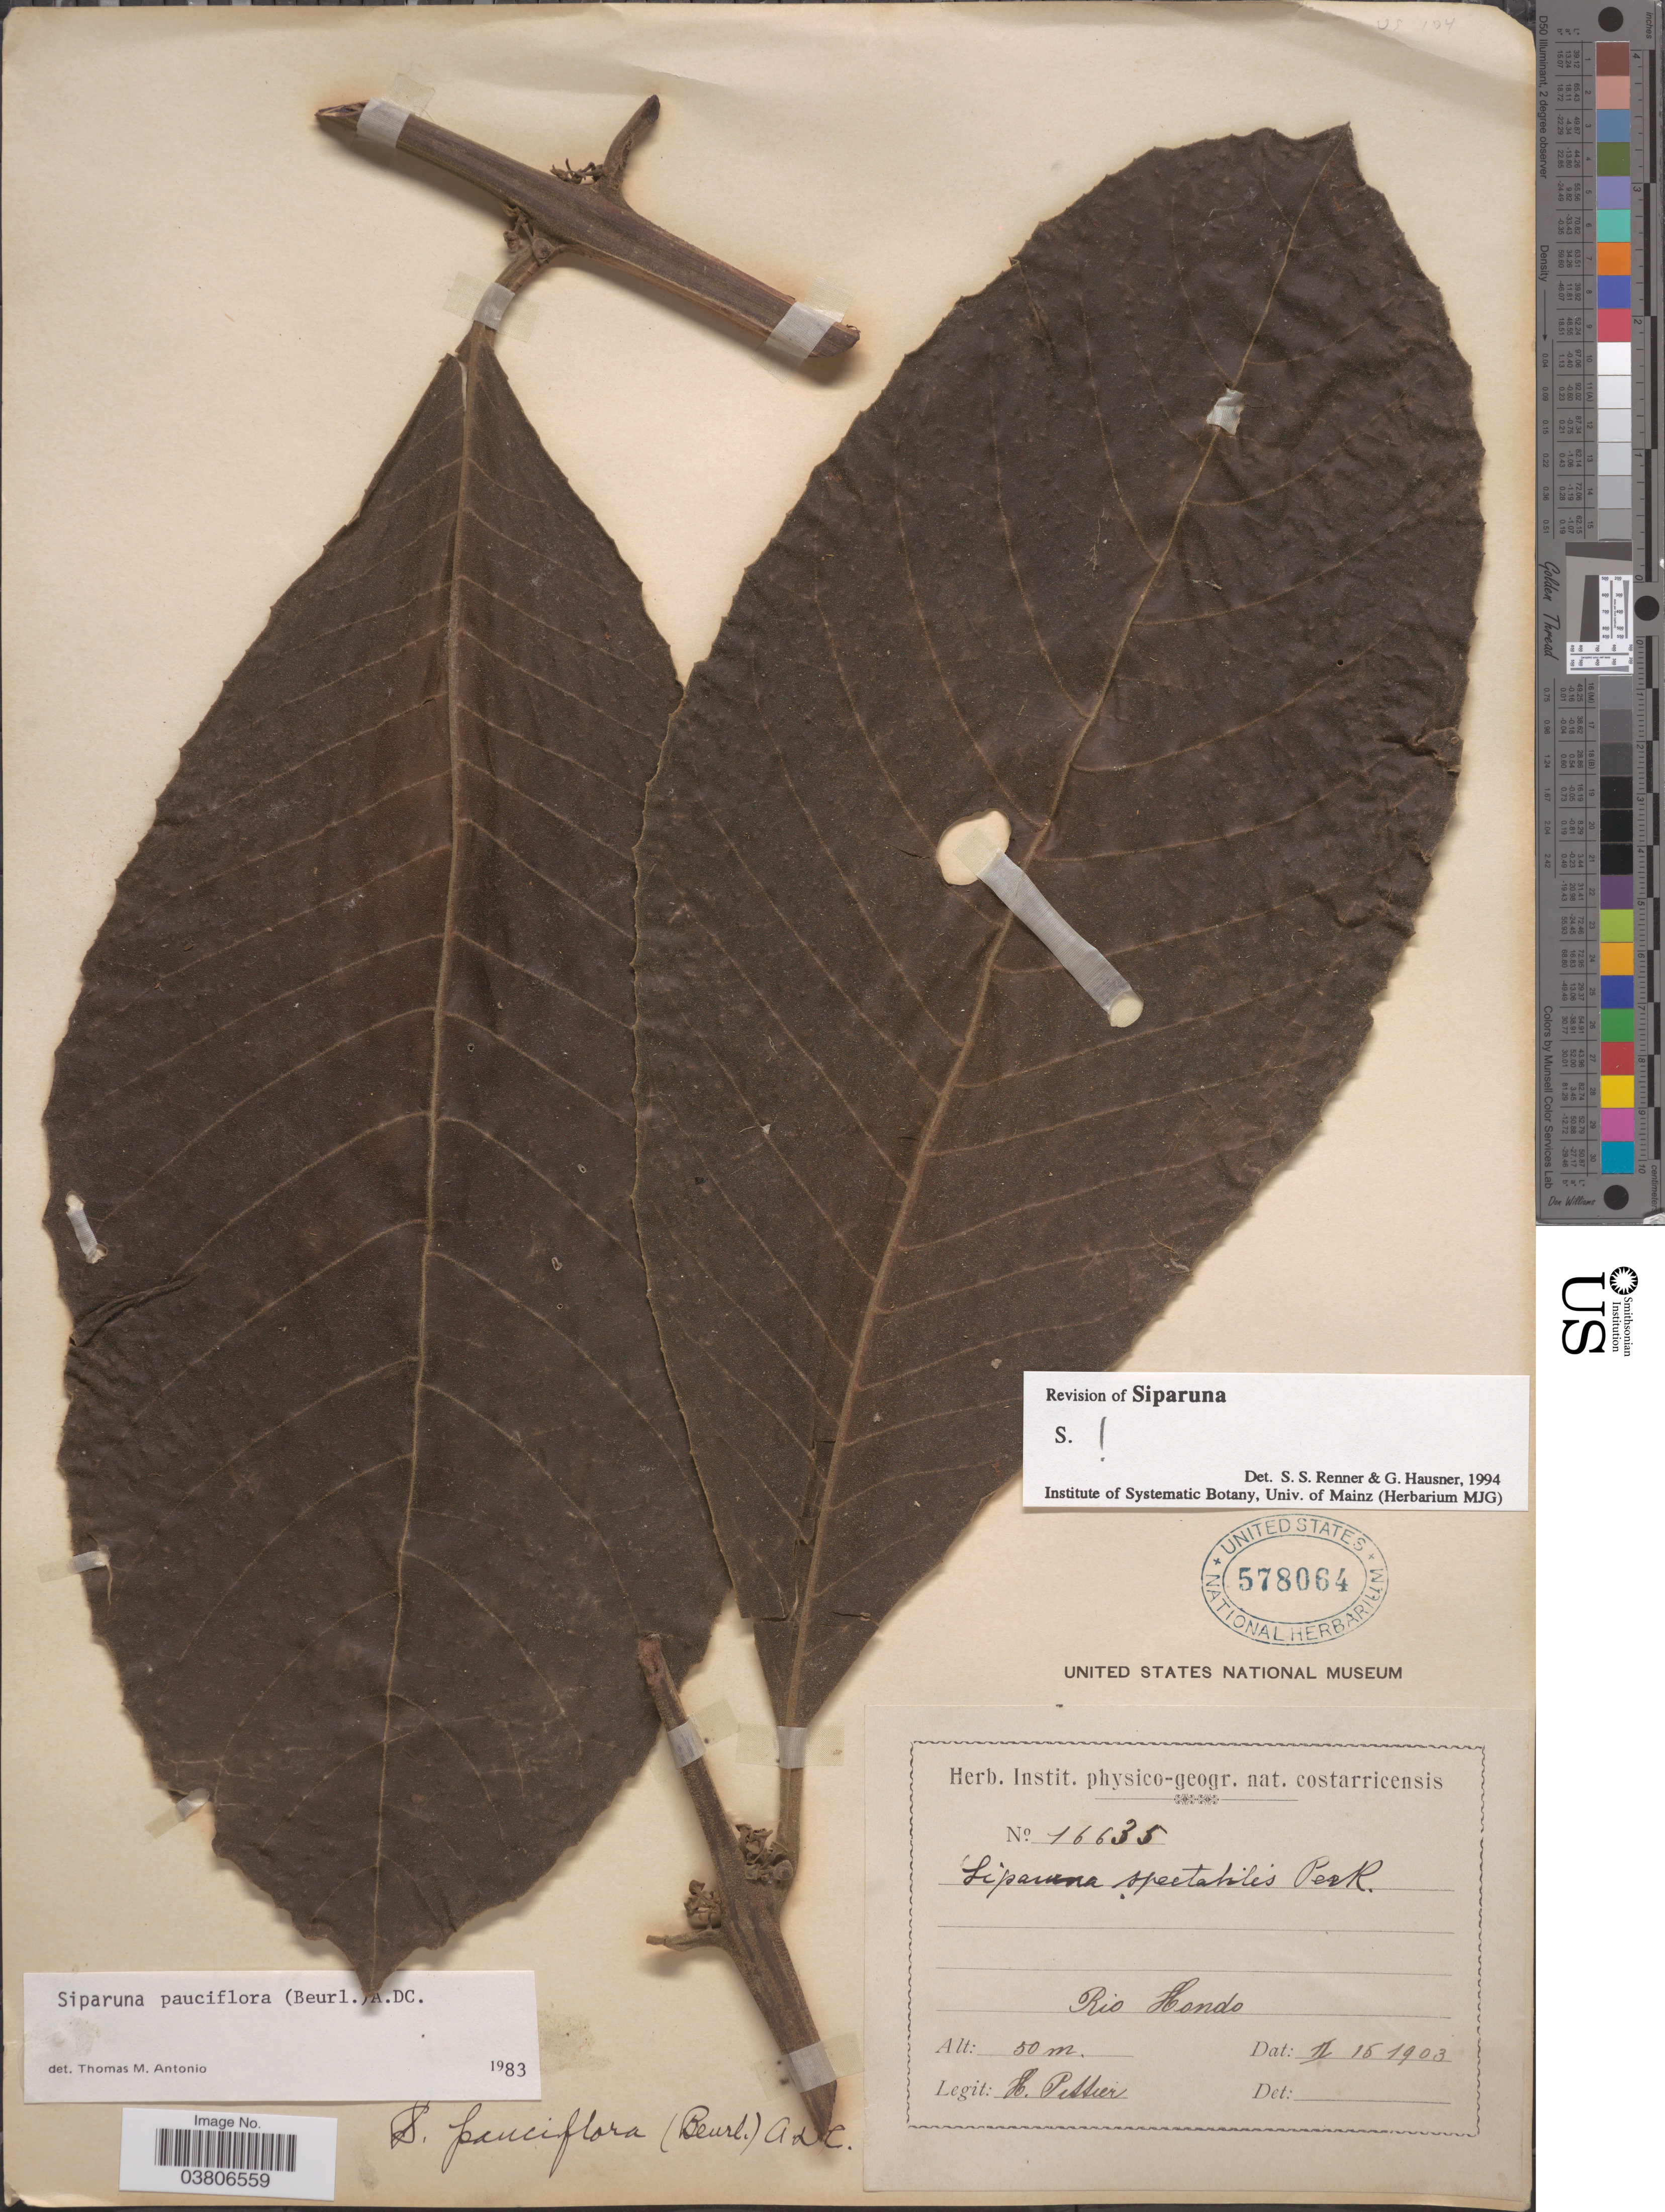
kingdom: Plantae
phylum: Tracheophyta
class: Magnoliopsida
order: Laurales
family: Siparunaceae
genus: Siparuna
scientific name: Siparuna pauciflora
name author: (Beurling) A. DC.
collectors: H. F. Pittier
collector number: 16635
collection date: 1903-02-15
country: Costa Rica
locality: Rio Hondo.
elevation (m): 50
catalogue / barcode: US 578064